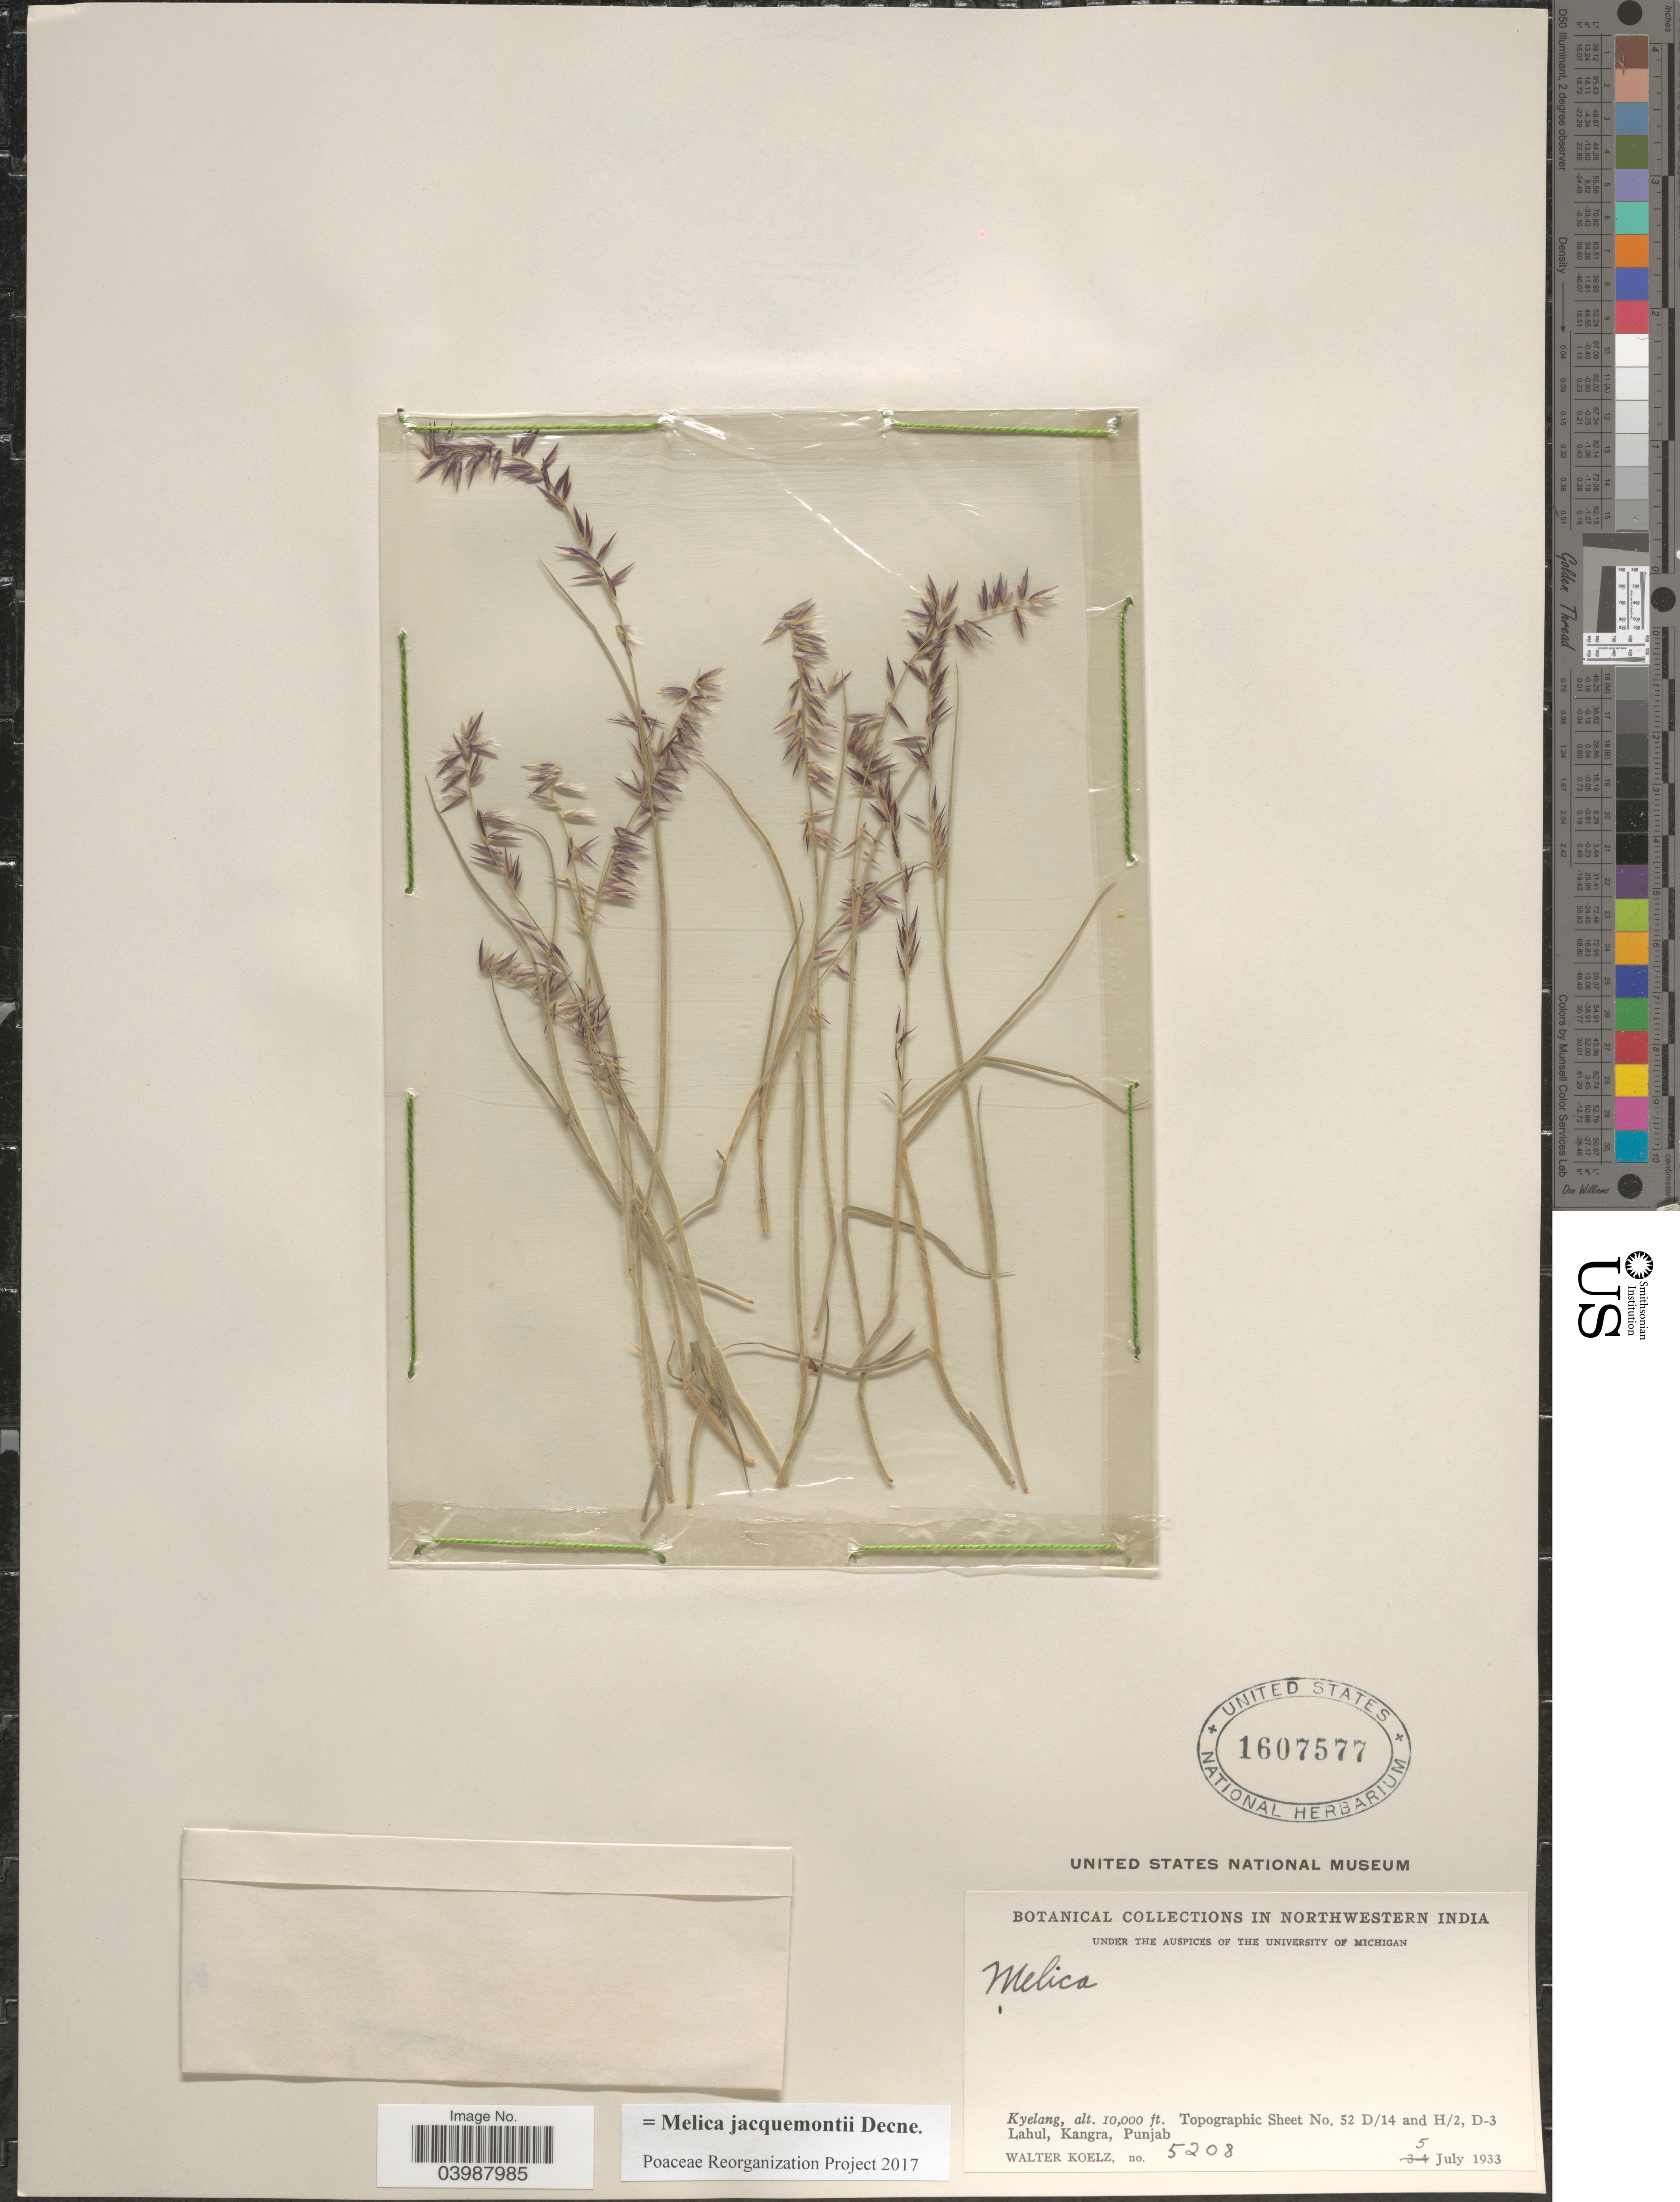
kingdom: Plantae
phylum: Tracheophyta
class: Liliopsida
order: Poales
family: Poaceae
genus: Melica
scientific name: Melica jacquemontii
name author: Decne.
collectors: W. N. Koelz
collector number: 5203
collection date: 1933-07-05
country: India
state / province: Punjab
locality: Northwestern India. Kyelang. Topographic Sheet No. 52 D/14 and H/2, D-3. Lahul, Kangra.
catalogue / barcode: US 1607577